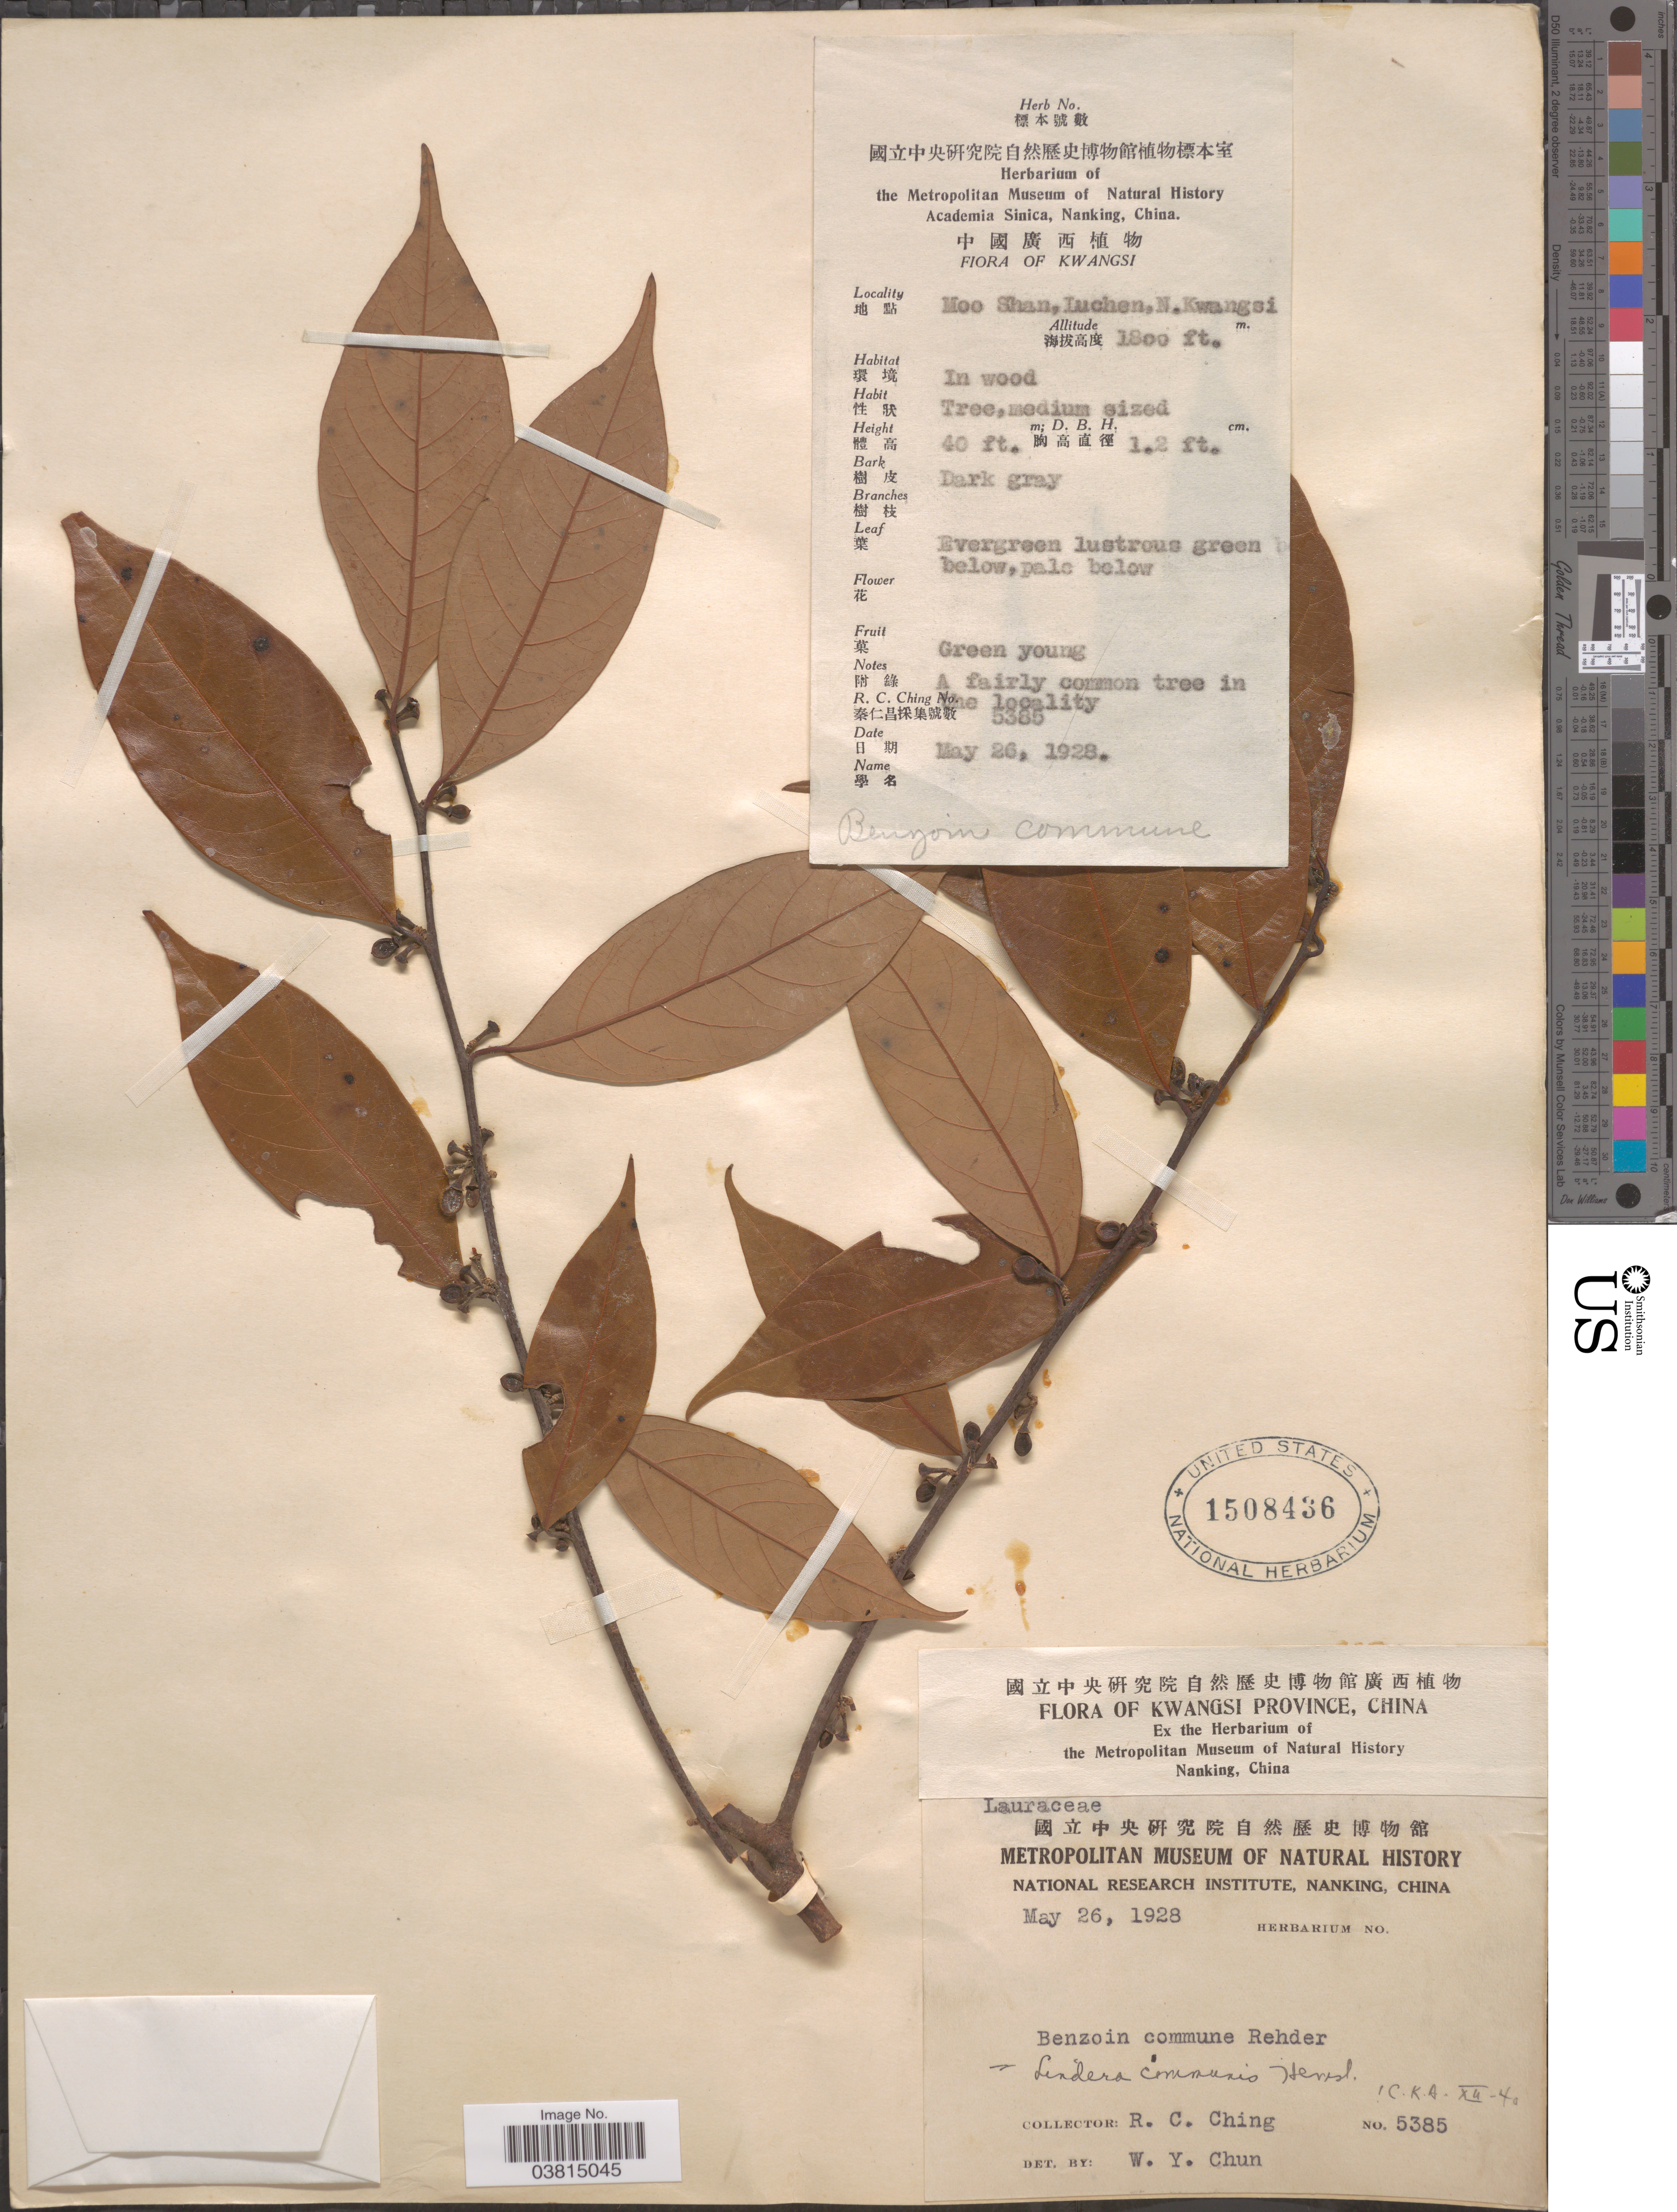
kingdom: Plantae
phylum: Tracheophyta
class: Magnoliopsida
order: Laurales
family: Lauraceae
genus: Lindera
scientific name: Lindera communis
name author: Hemsl.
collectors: R. C. Ching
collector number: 5385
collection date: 1928-05-26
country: China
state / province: Guangxi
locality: Kwangsi Province. Moo Shan, Luchen, N. Kwangsi.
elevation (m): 549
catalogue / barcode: US 1508436